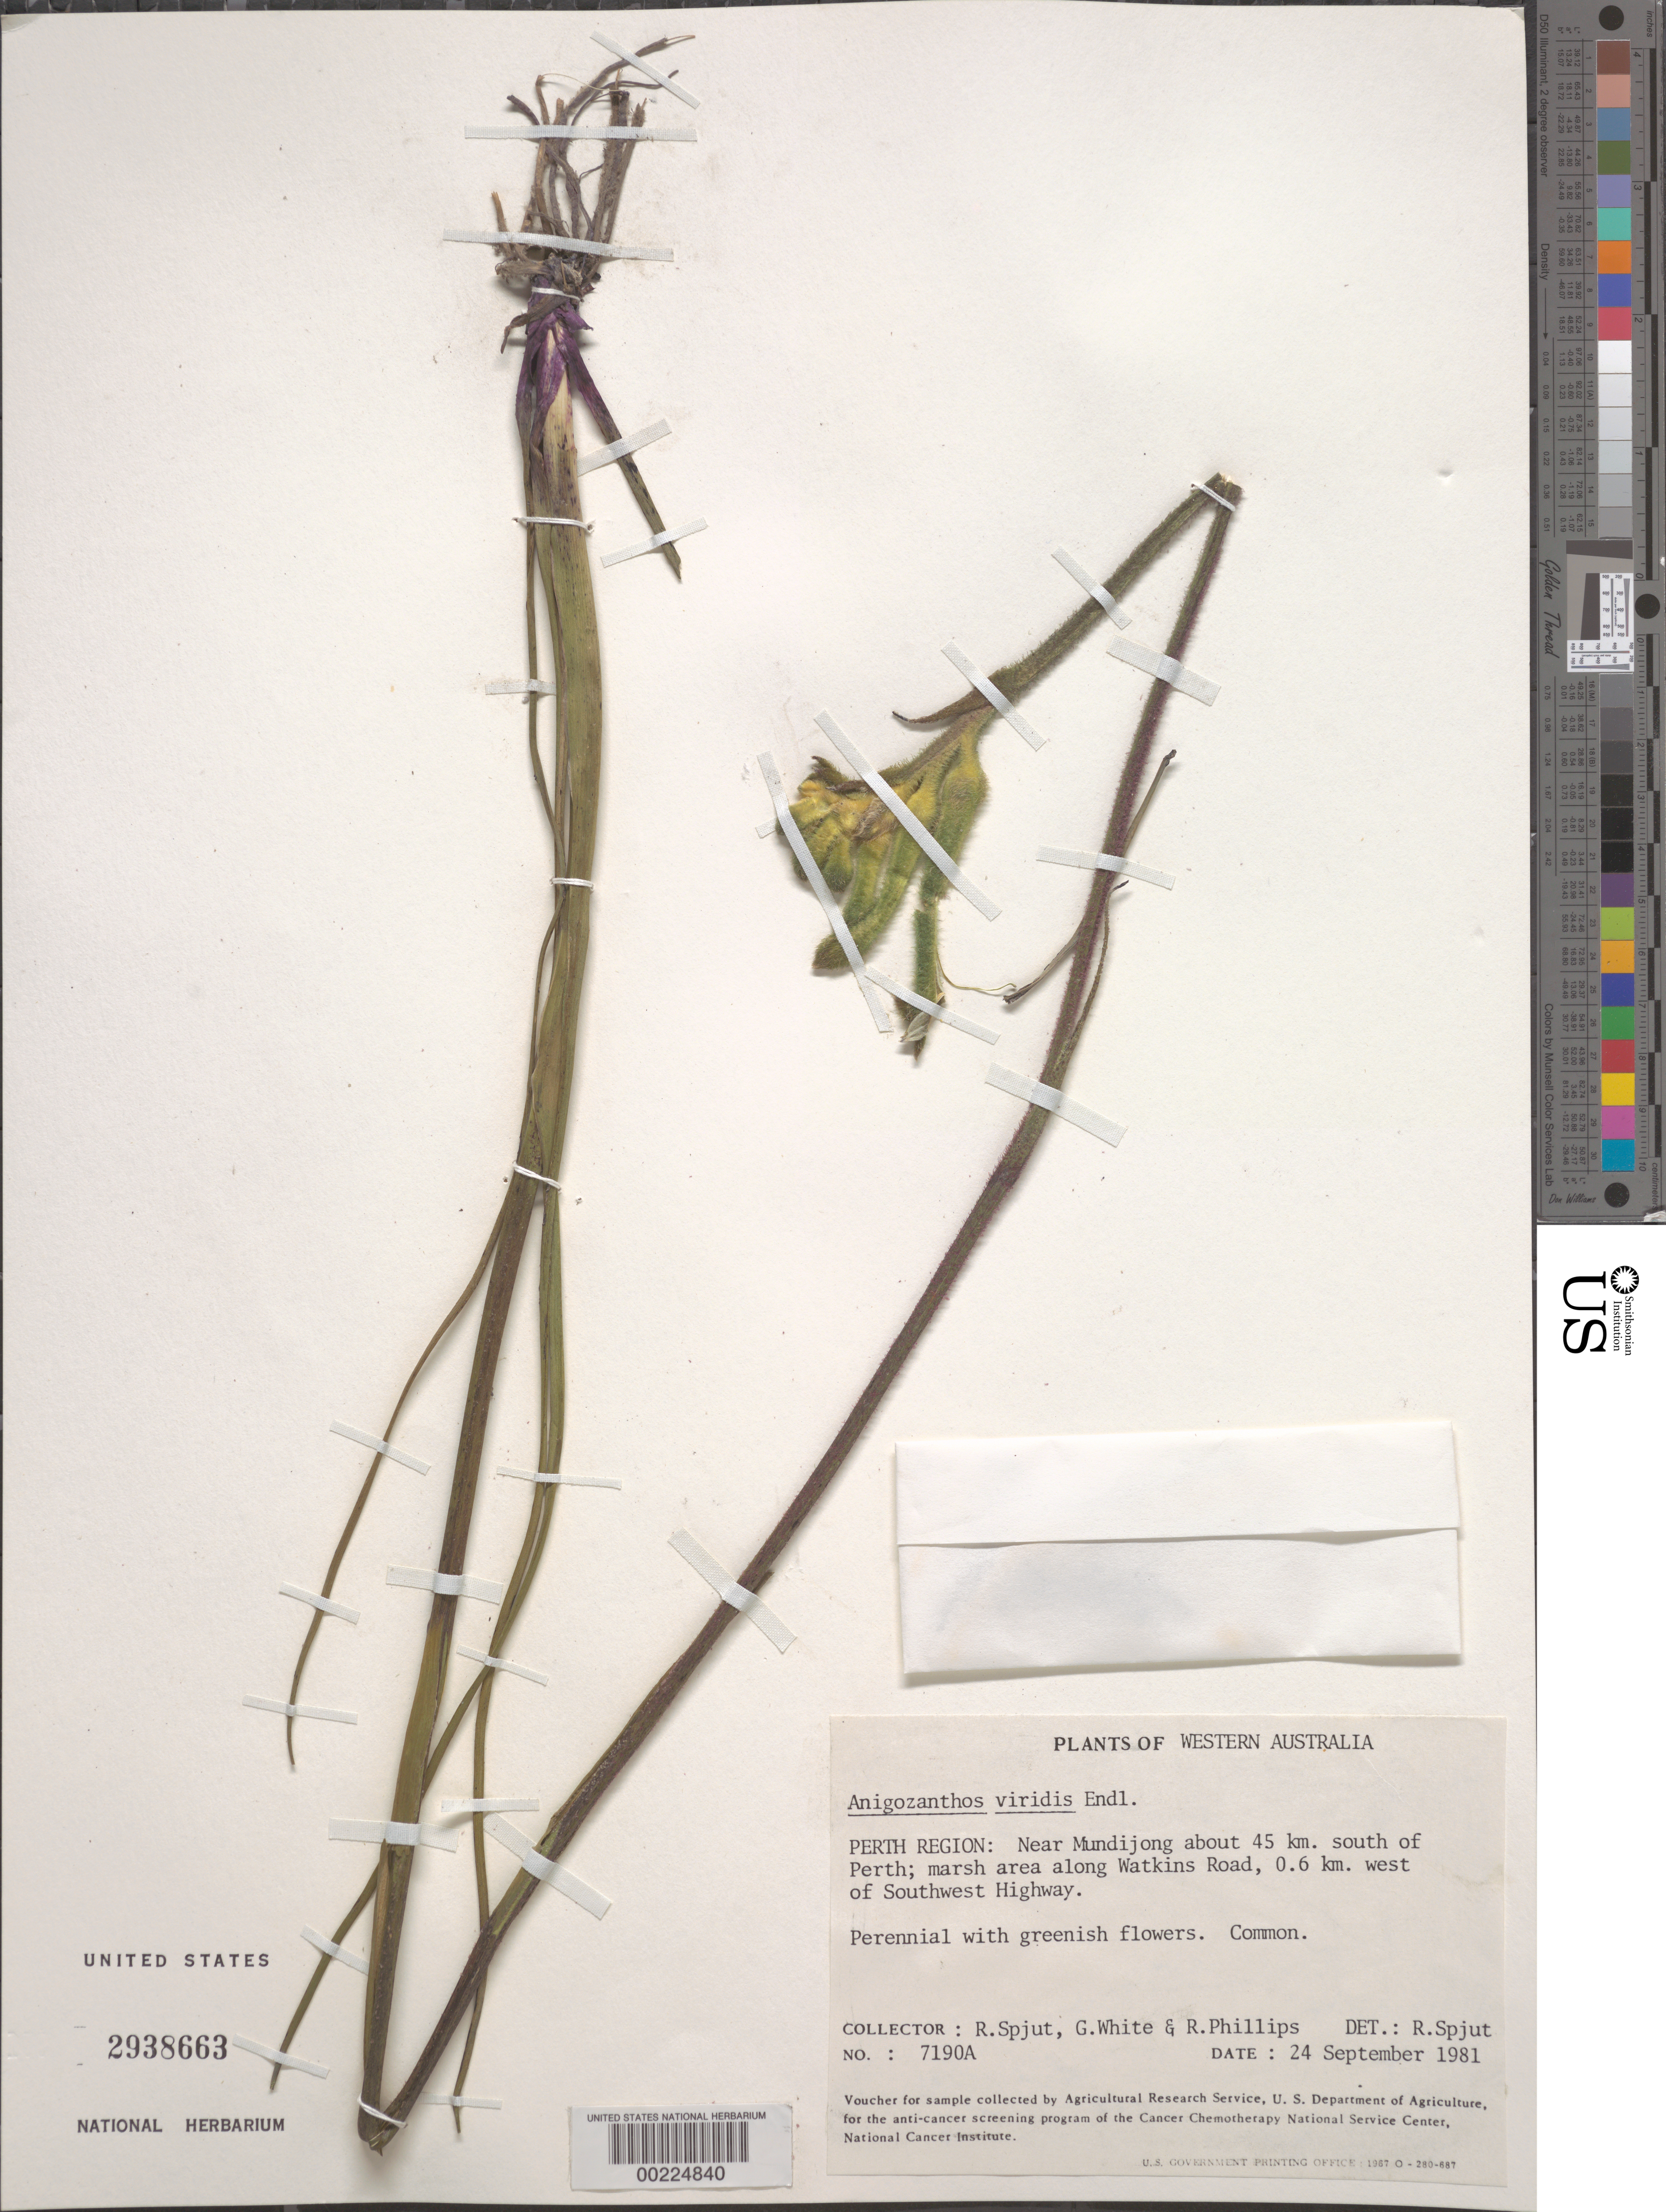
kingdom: Plantae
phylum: Tracheophyta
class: Liliopsida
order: Commelinales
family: Haemodoraceae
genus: Anigozanthos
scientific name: Anigozanthos viridis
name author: Endl.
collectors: R. Spjut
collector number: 7190a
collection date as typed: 24 Sep 1981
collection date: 1981-09-24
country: Australia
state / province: Western Australia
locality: Perth region: near mundijong about 45 km s of perth; marsh area along watkins road, 0.6 km w of southwest highway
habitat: Marsh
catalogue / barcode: US 2938663